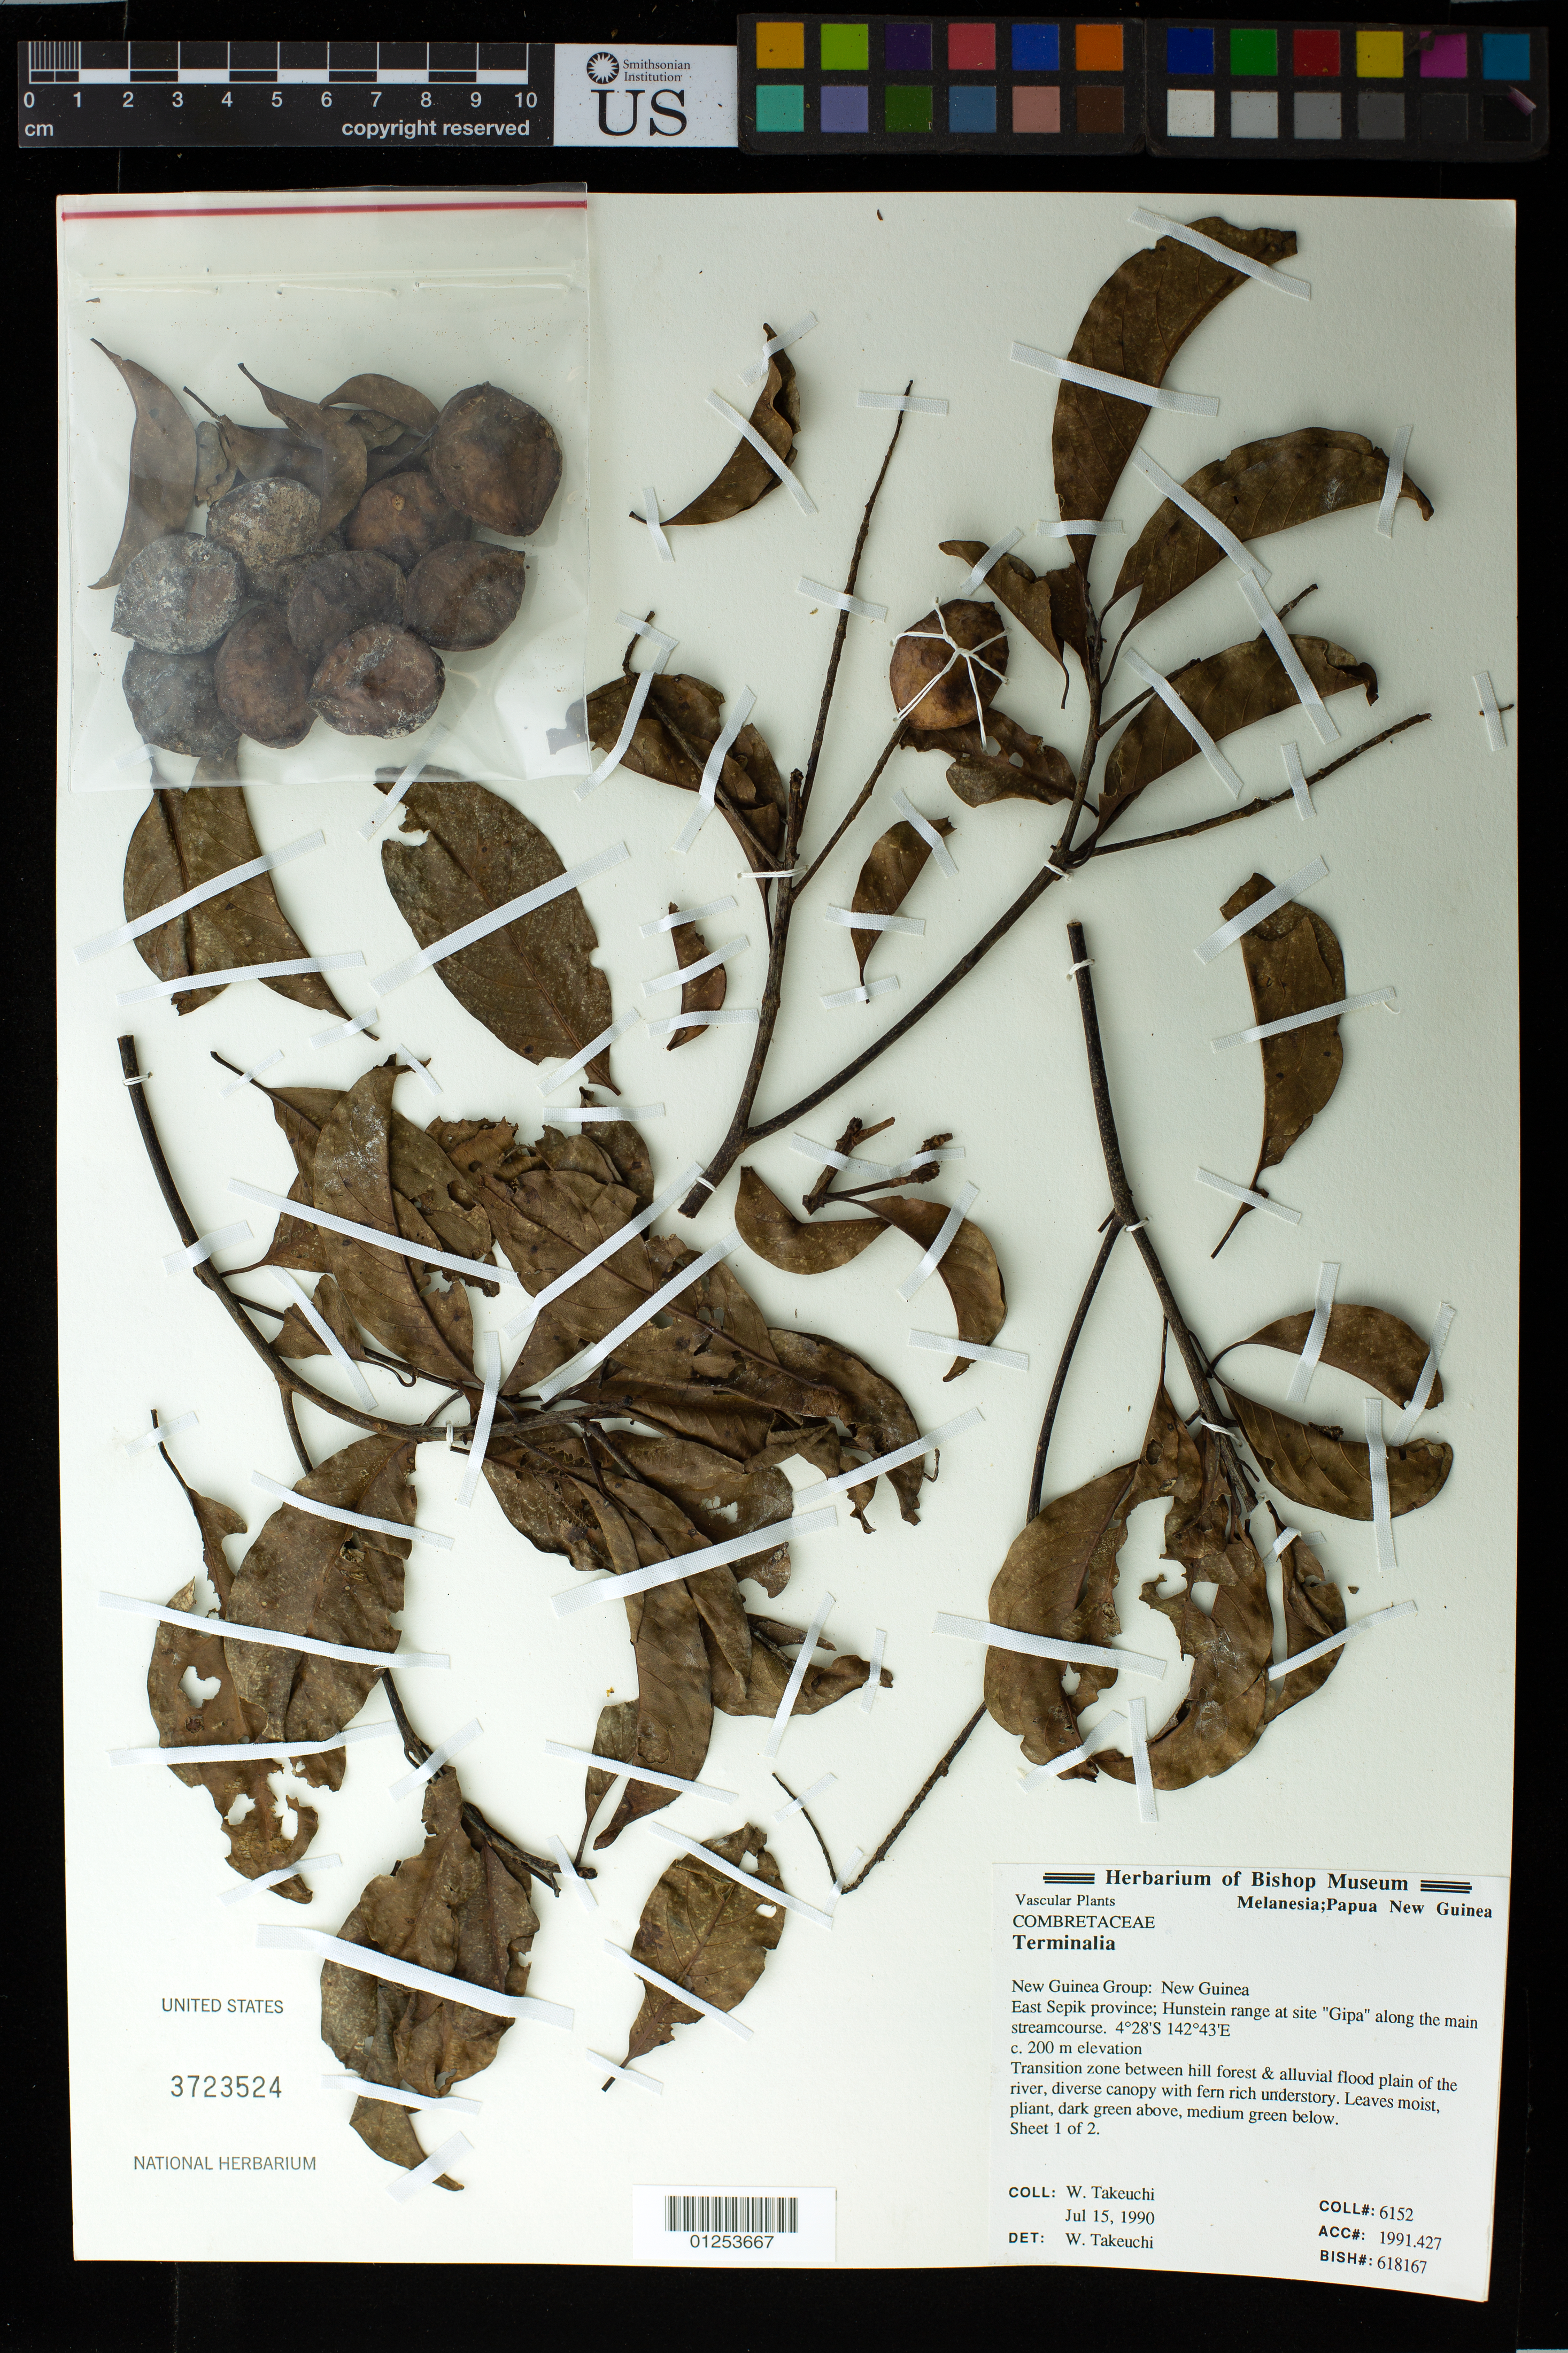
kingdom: Plantae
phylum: Tracheophyta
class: Magnoliopsida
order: Myrtales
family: Combretaceae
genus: Terminalia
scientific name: Terminalia complanata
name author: K. Schum.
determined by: Takeuchi, W. N.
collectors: W. N. Takeuchi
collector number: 6152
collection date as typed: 15 Jul 1990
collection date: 1990-07-15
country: Papua New Guinea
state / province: East Sepik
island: New Guinea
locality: Hunstein range, at site 'Gipa' along the main streamcourse.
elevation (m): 200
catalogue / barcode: US 3723524